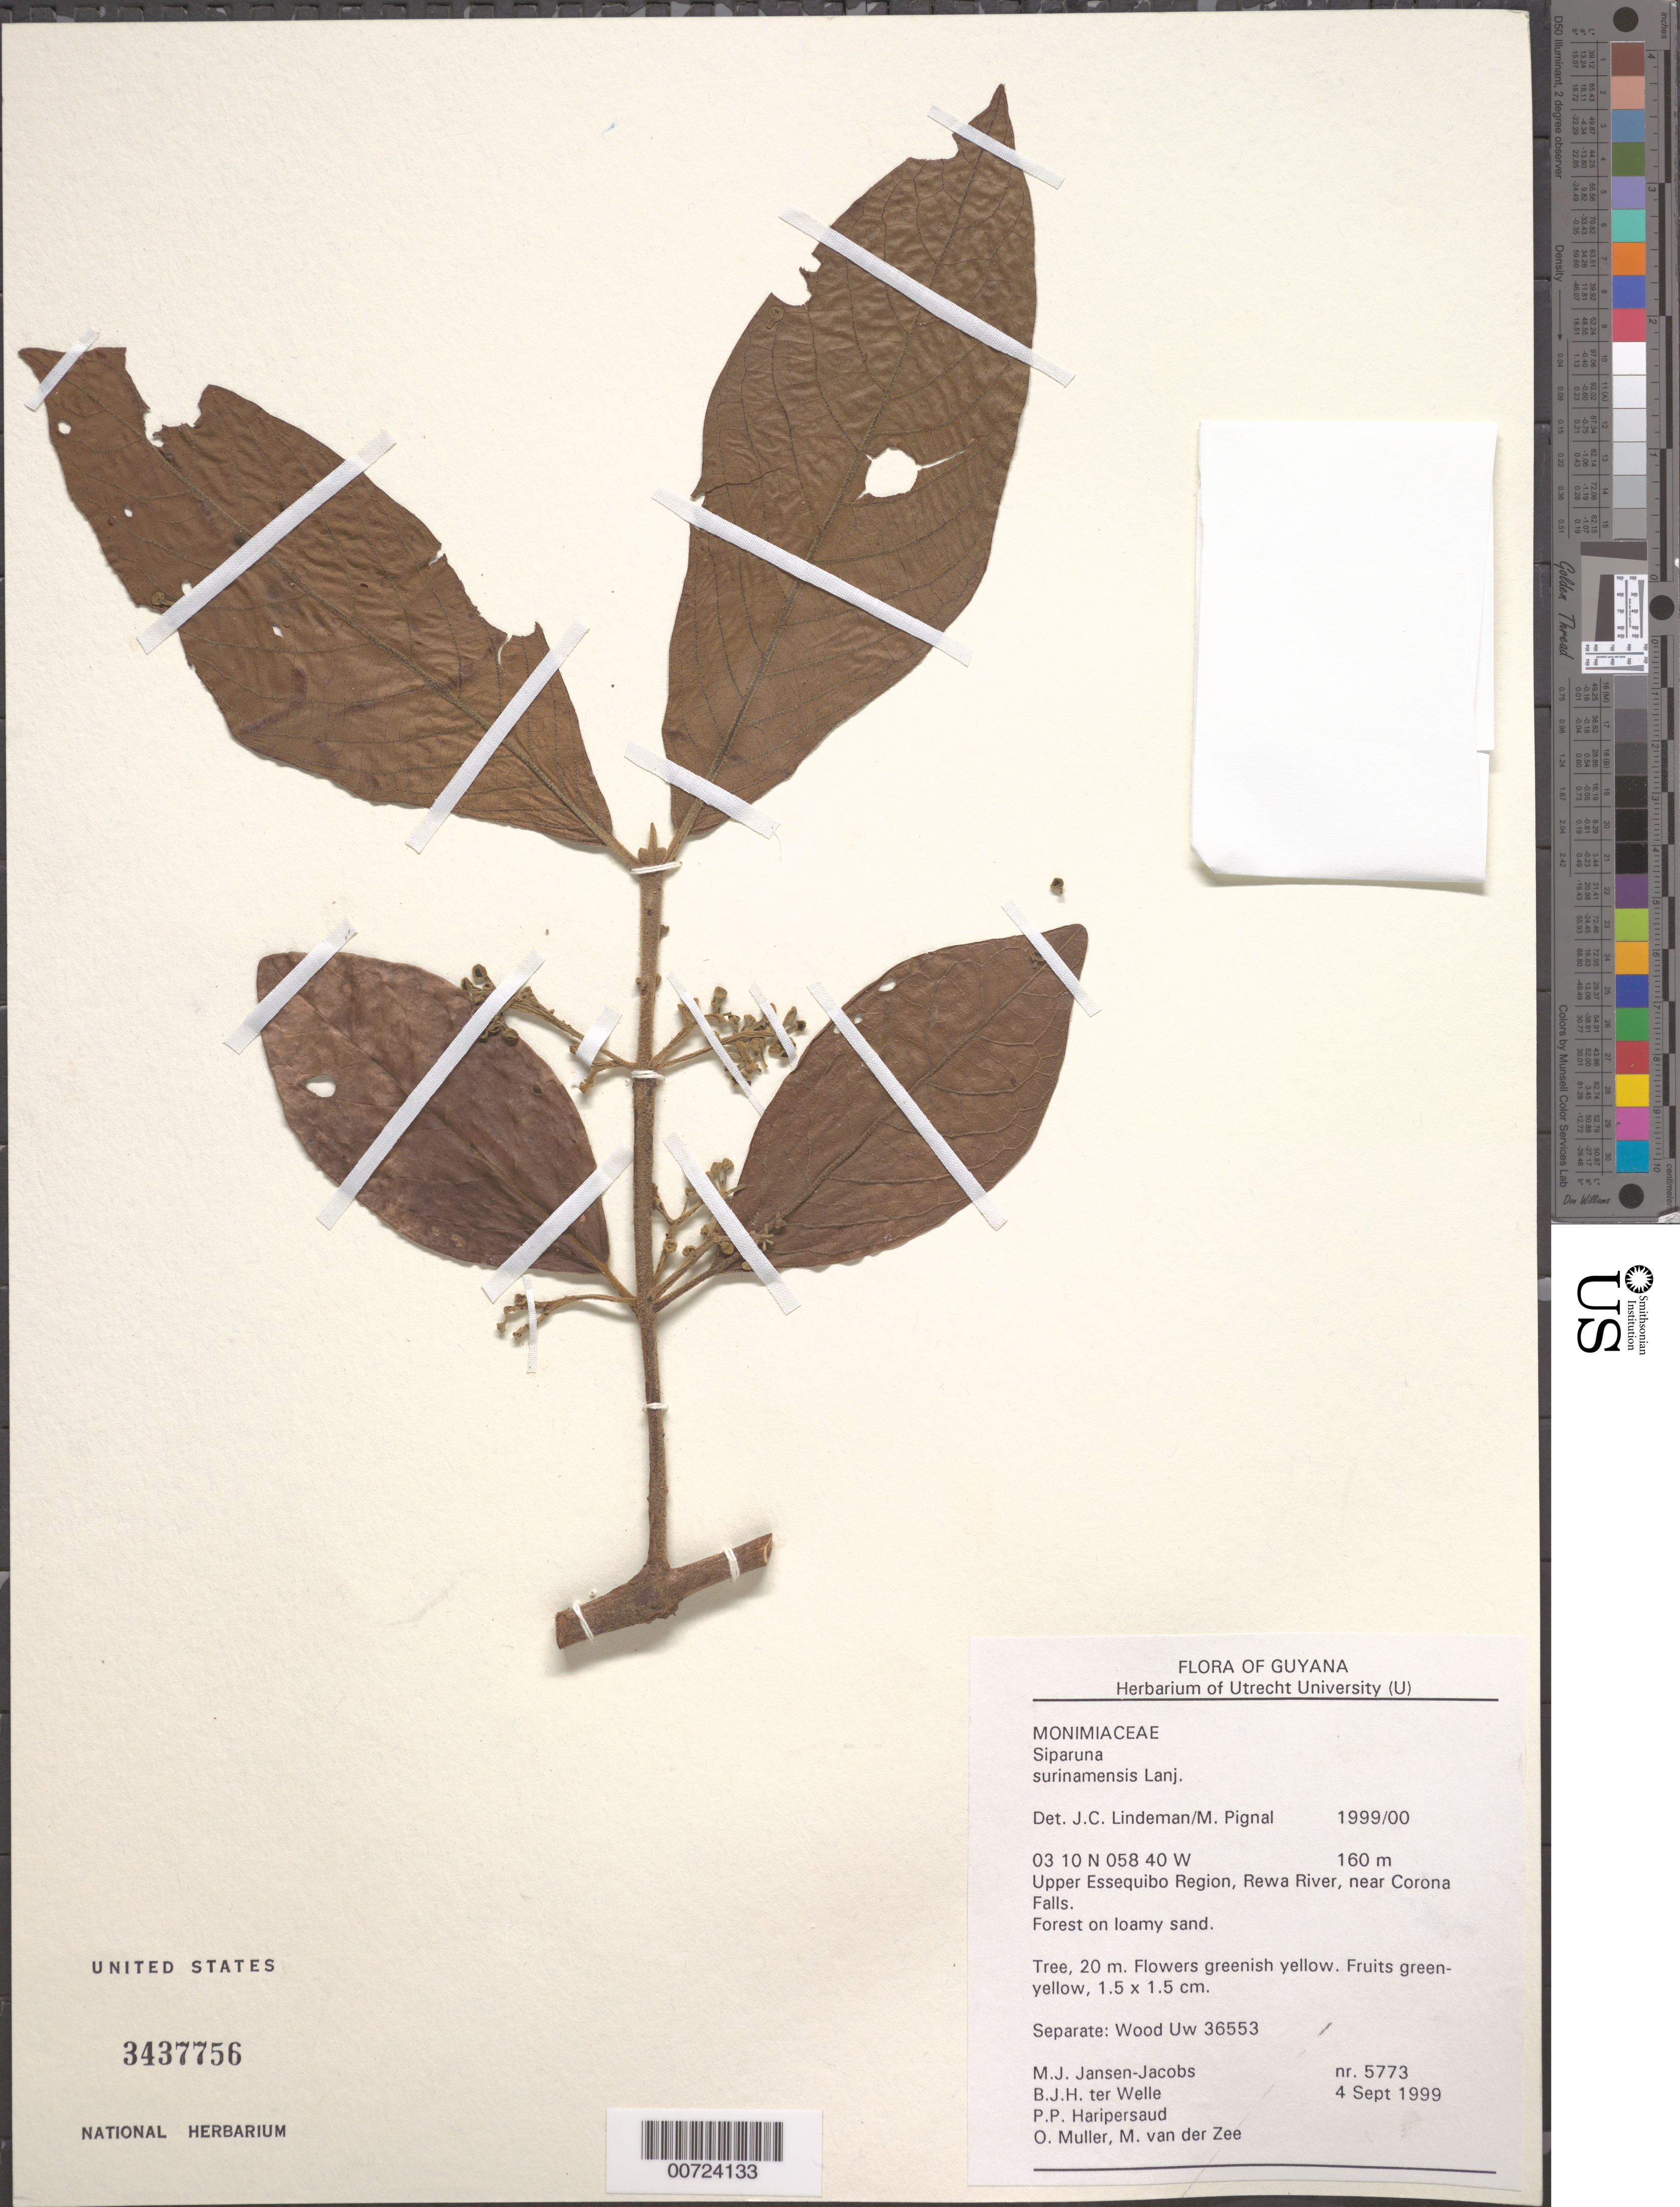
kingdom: Plantae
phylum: Tracheophyta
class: Magnoliopsida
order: Laurales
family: Siparunaceae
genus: Siparuna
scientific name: Siparuna surinamensis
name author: Lanj.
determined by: Lindeman, J. C.; Pignal, M.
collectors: M. J. Jansen-Jacobs, B. Welle, P. Haripersaud, O. Muller & M. van der Zee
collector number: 5773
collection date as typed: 4-Sep-99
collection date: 1999-09-04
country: Guyana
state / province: U. Takutu-U. Essequibo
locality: Rewa River, near Corona Falls, Upper Essequibo Region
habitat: Forest on loamy sand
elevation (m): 160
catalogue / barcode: US 3437756